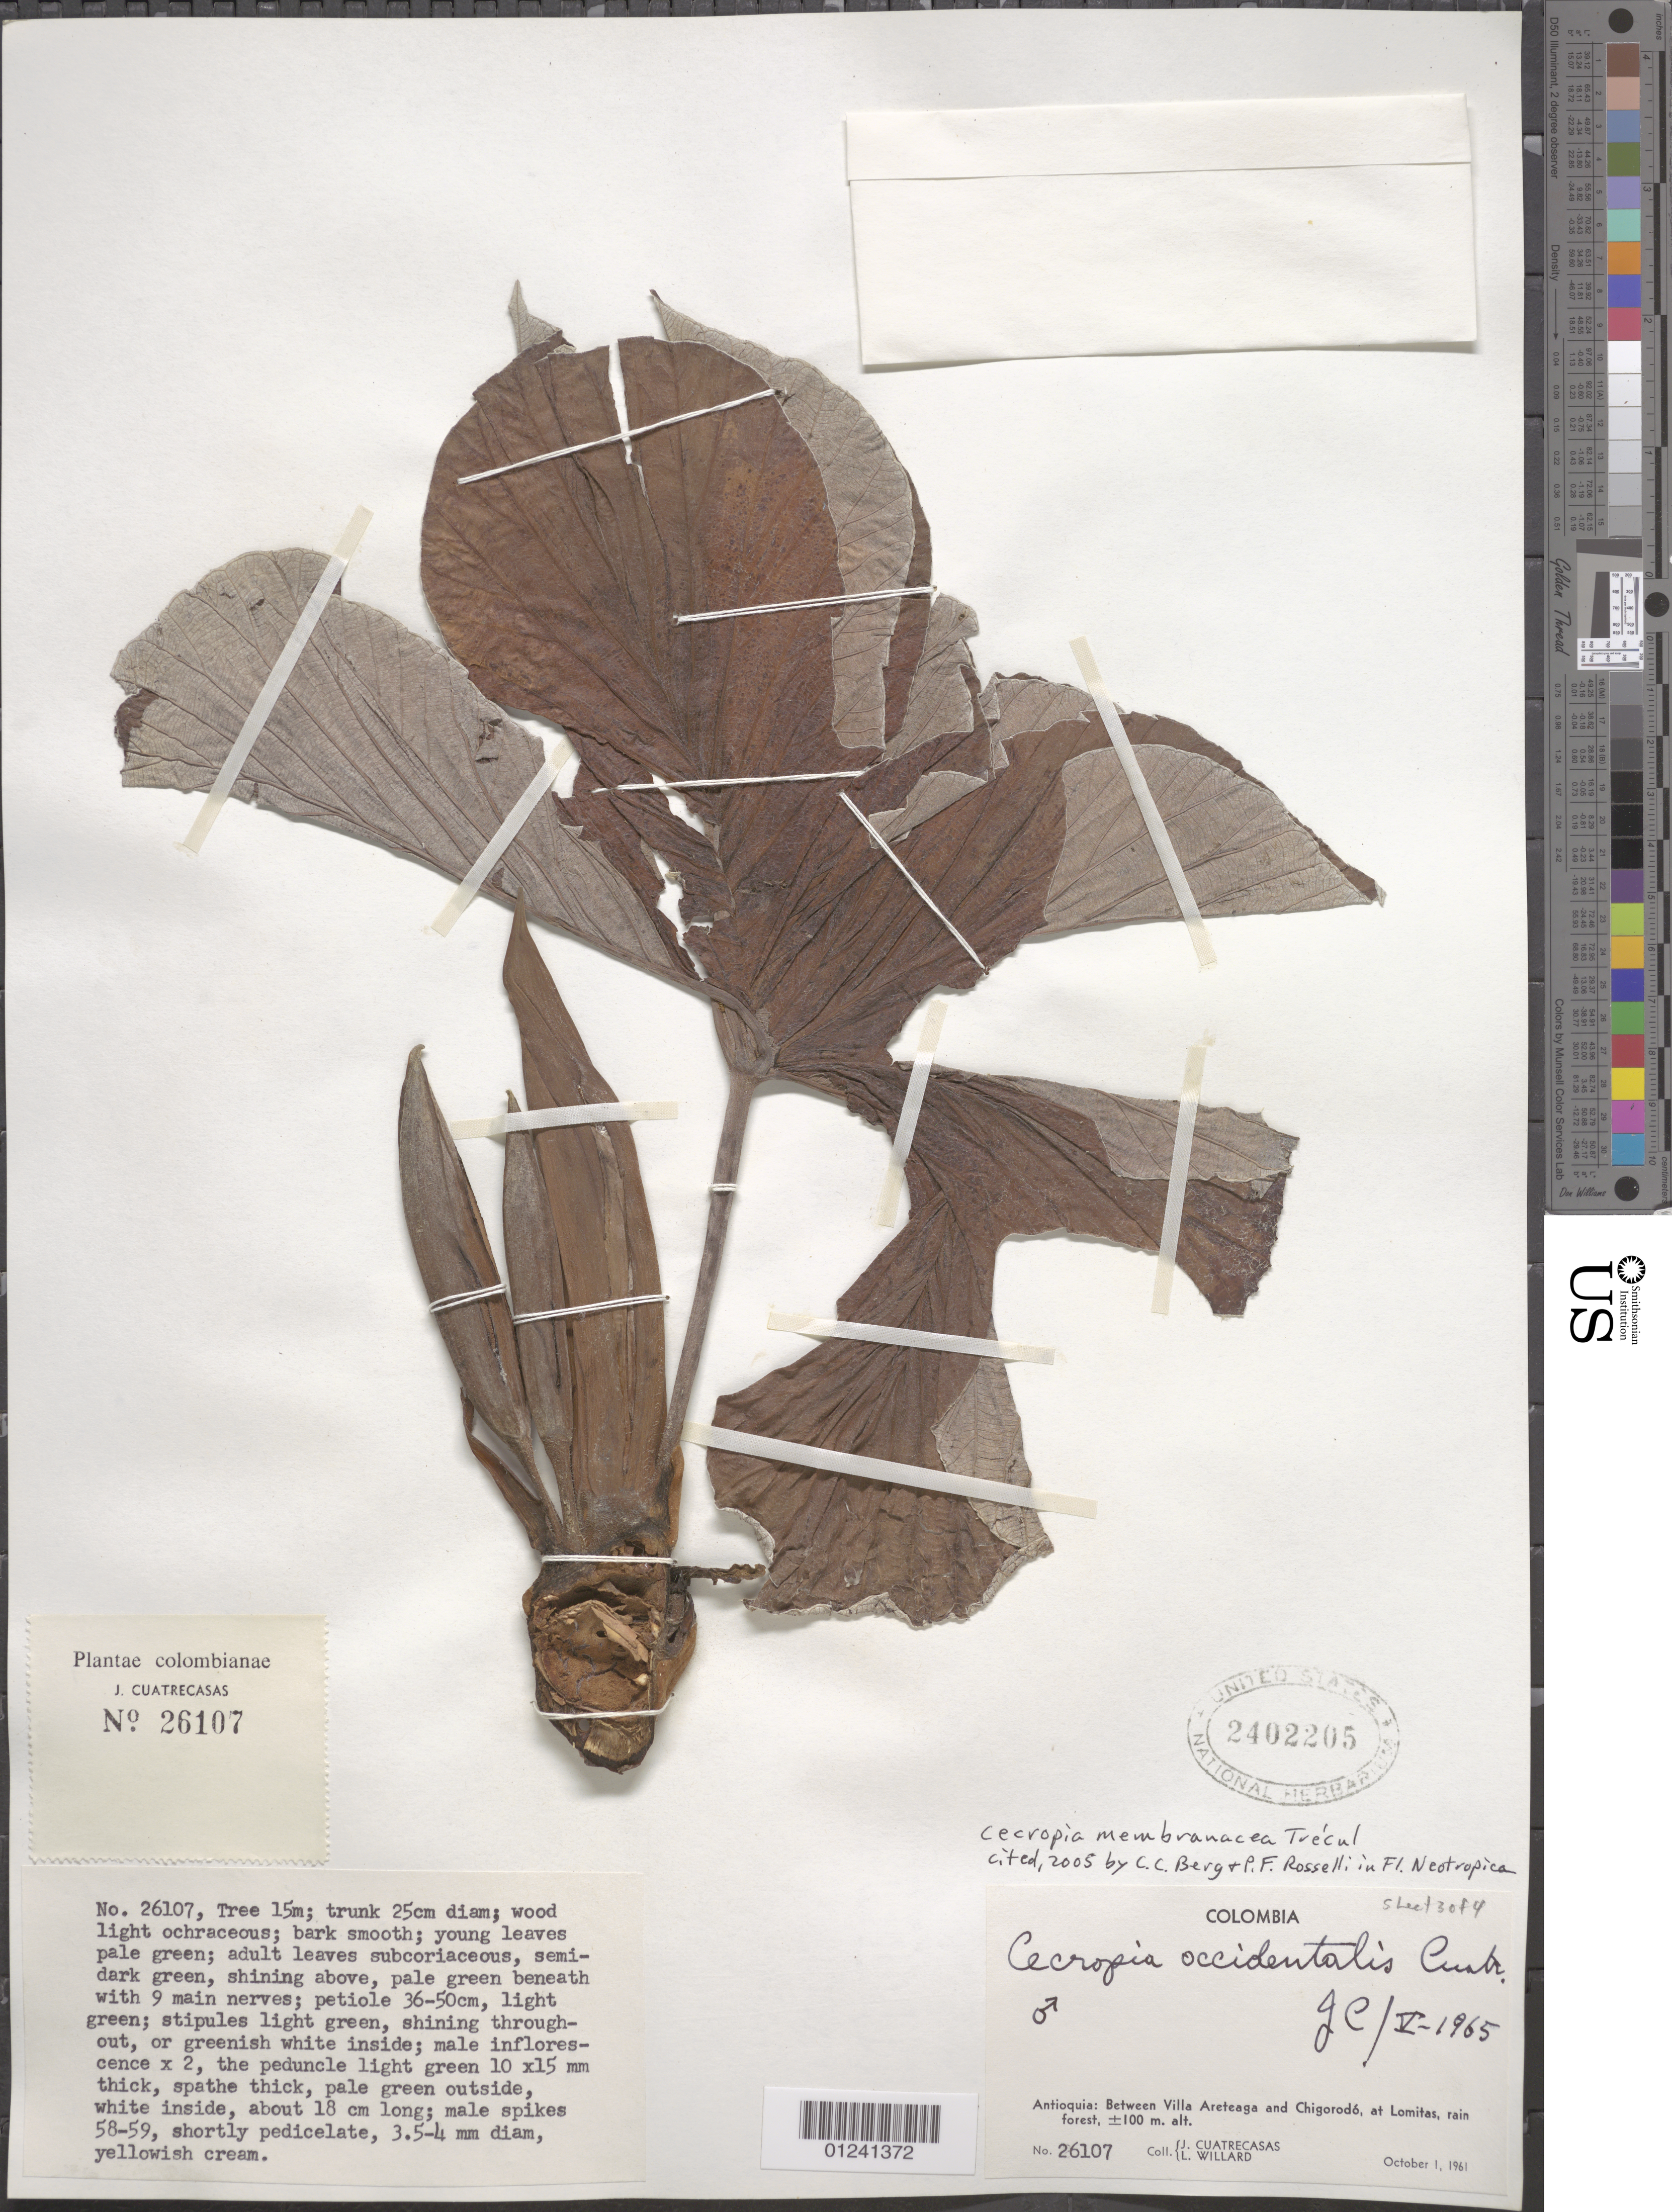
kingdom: Plantae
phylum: Tracheophyta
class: Magnoliopsida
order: Rosales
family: Urticaceae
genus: Cecropia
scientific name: Cecropia membranacea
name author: Trécul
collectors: J. Cuatrecasas & L. Willard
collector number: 26107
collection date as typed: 1 Oct 1961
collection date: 1961-10-01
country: Colombia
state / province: Antioquia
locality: between Villa Arteaga and Chigorodó, at Lomitas, rain forest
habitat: rain forest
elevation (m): -100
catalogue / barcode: US 2402205